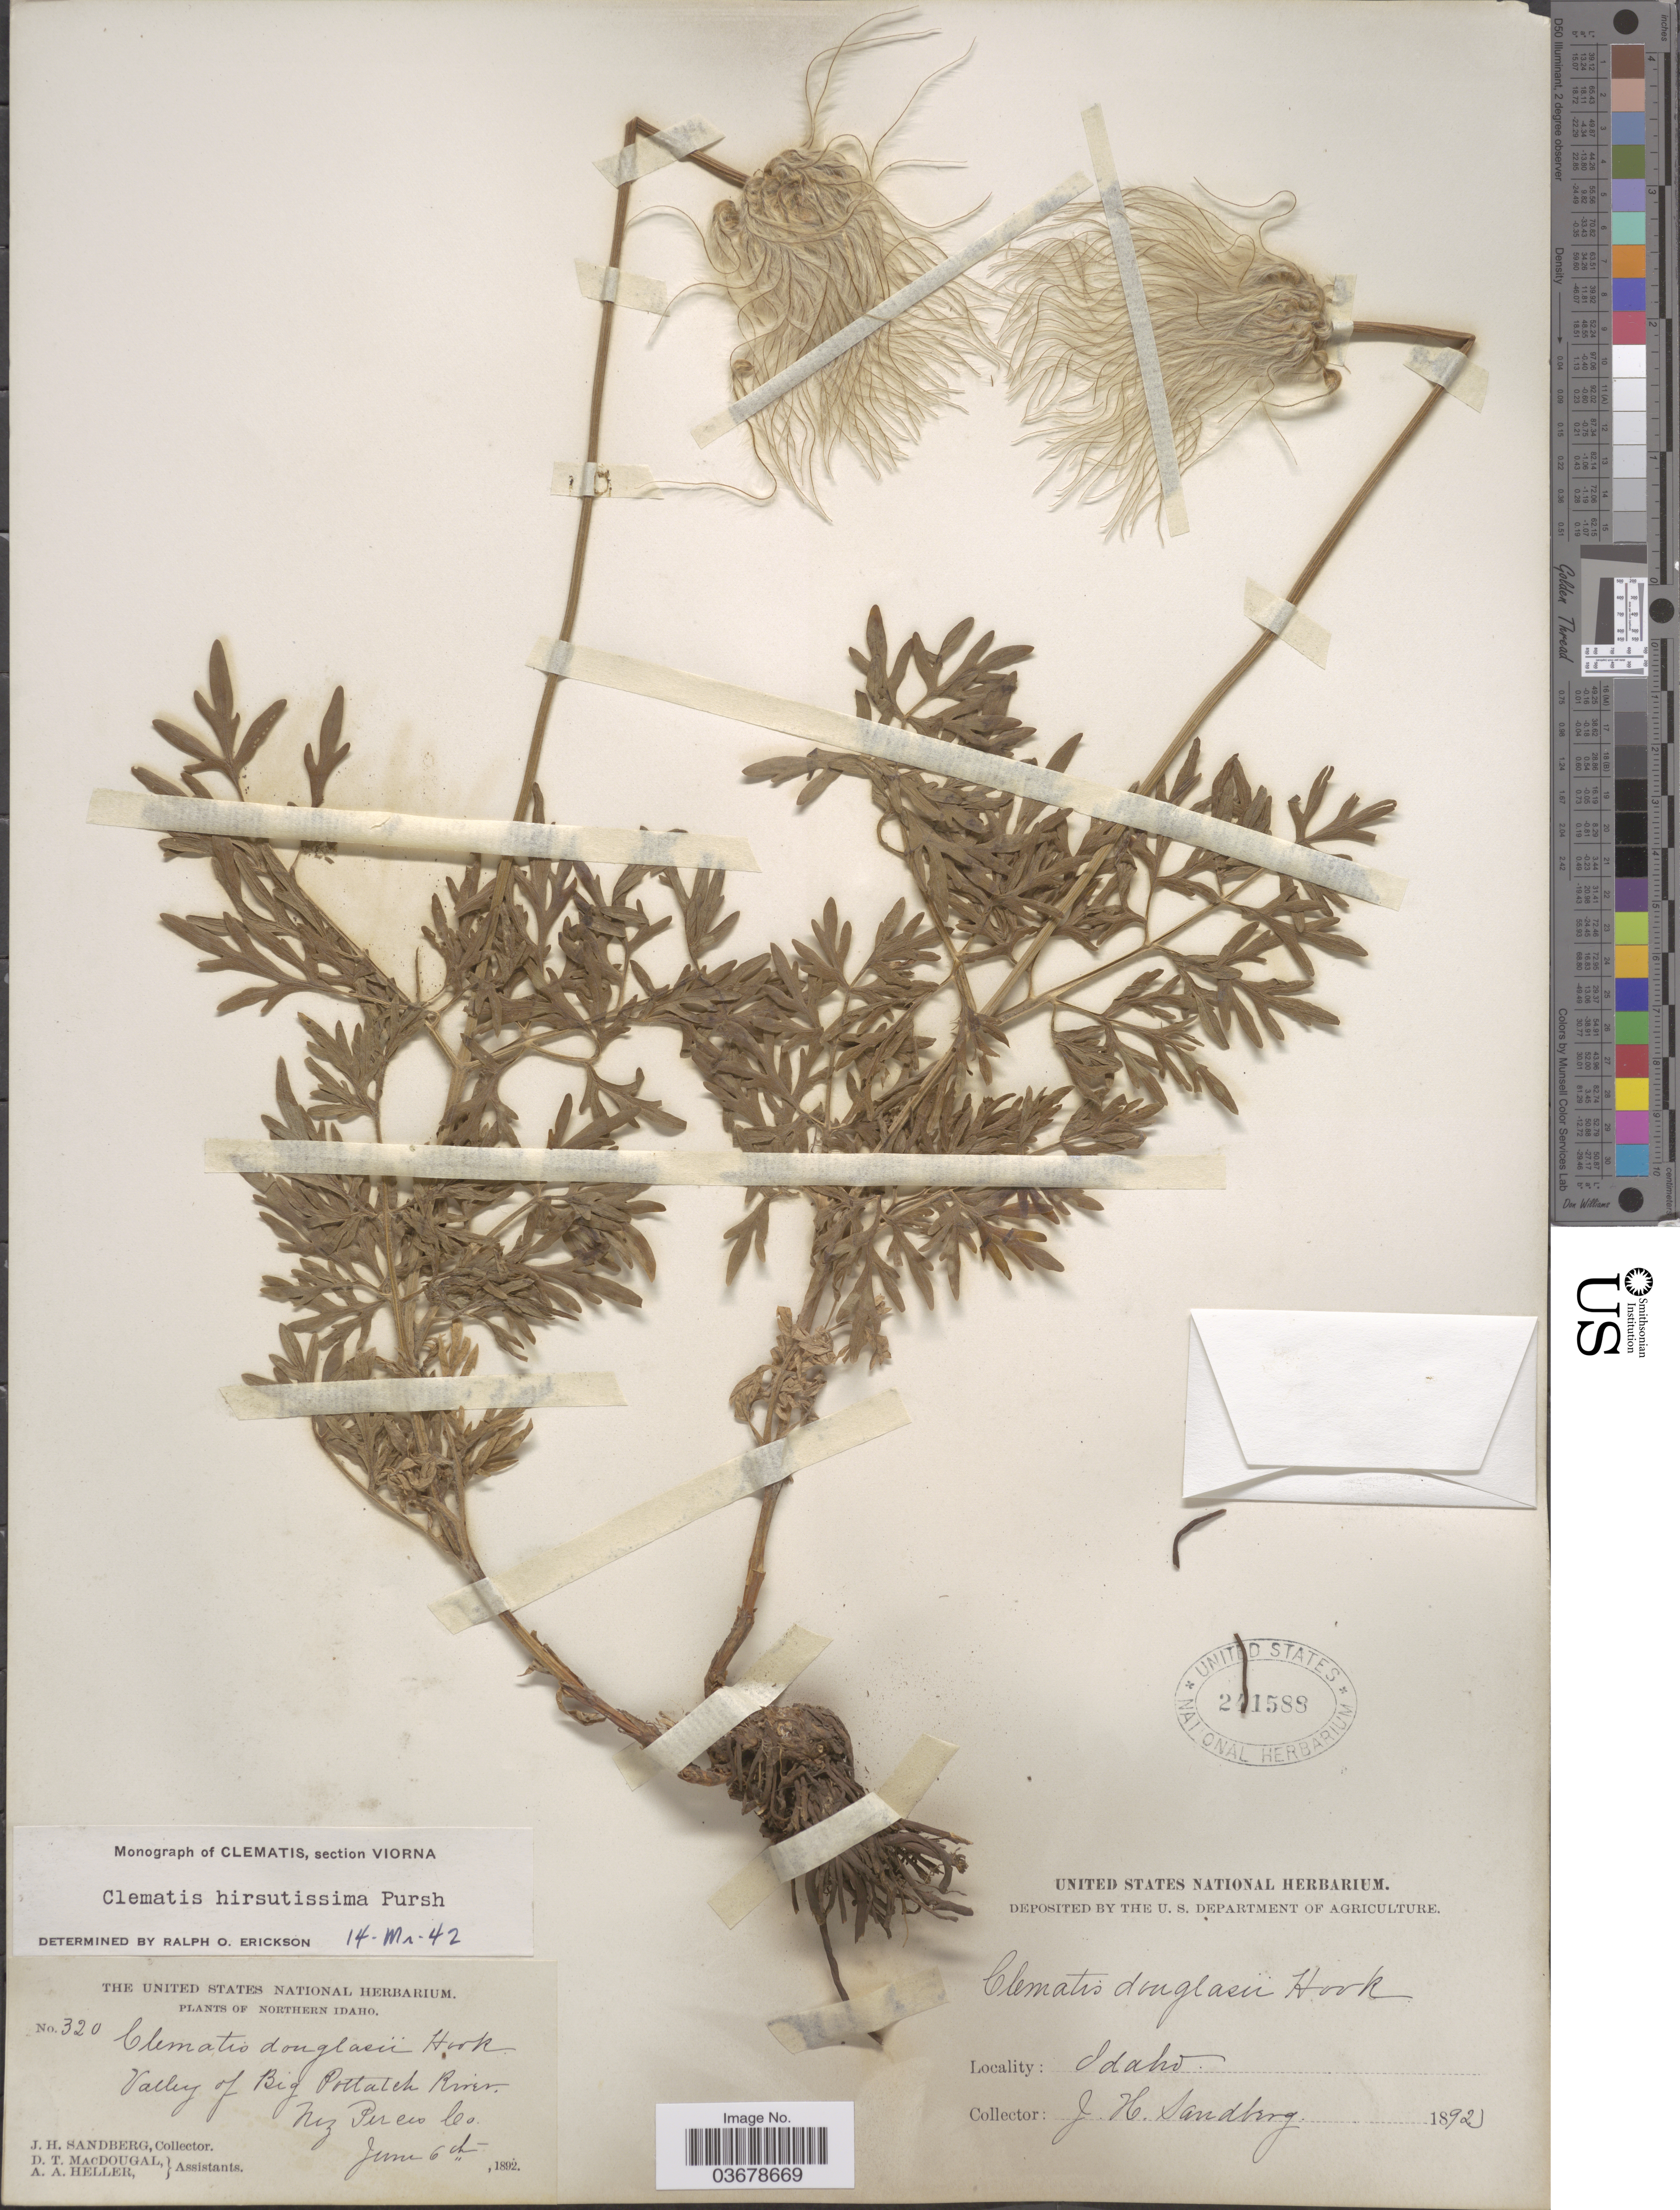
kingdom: Plantae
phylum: Tracheophyta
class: Magnoliopsida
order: Ranunculales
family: Ranunculaceae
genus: Clematis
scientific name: Clematis viorna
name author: L.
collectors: J. H. Sandberg, D. T. MacDougal & A. A. Heller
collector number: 320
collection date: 1892-06-06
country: United States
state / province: Idaho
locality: Northern Idaho. Valley of Big Potlatch River. Nez Perces Co.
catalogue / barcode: US 241588